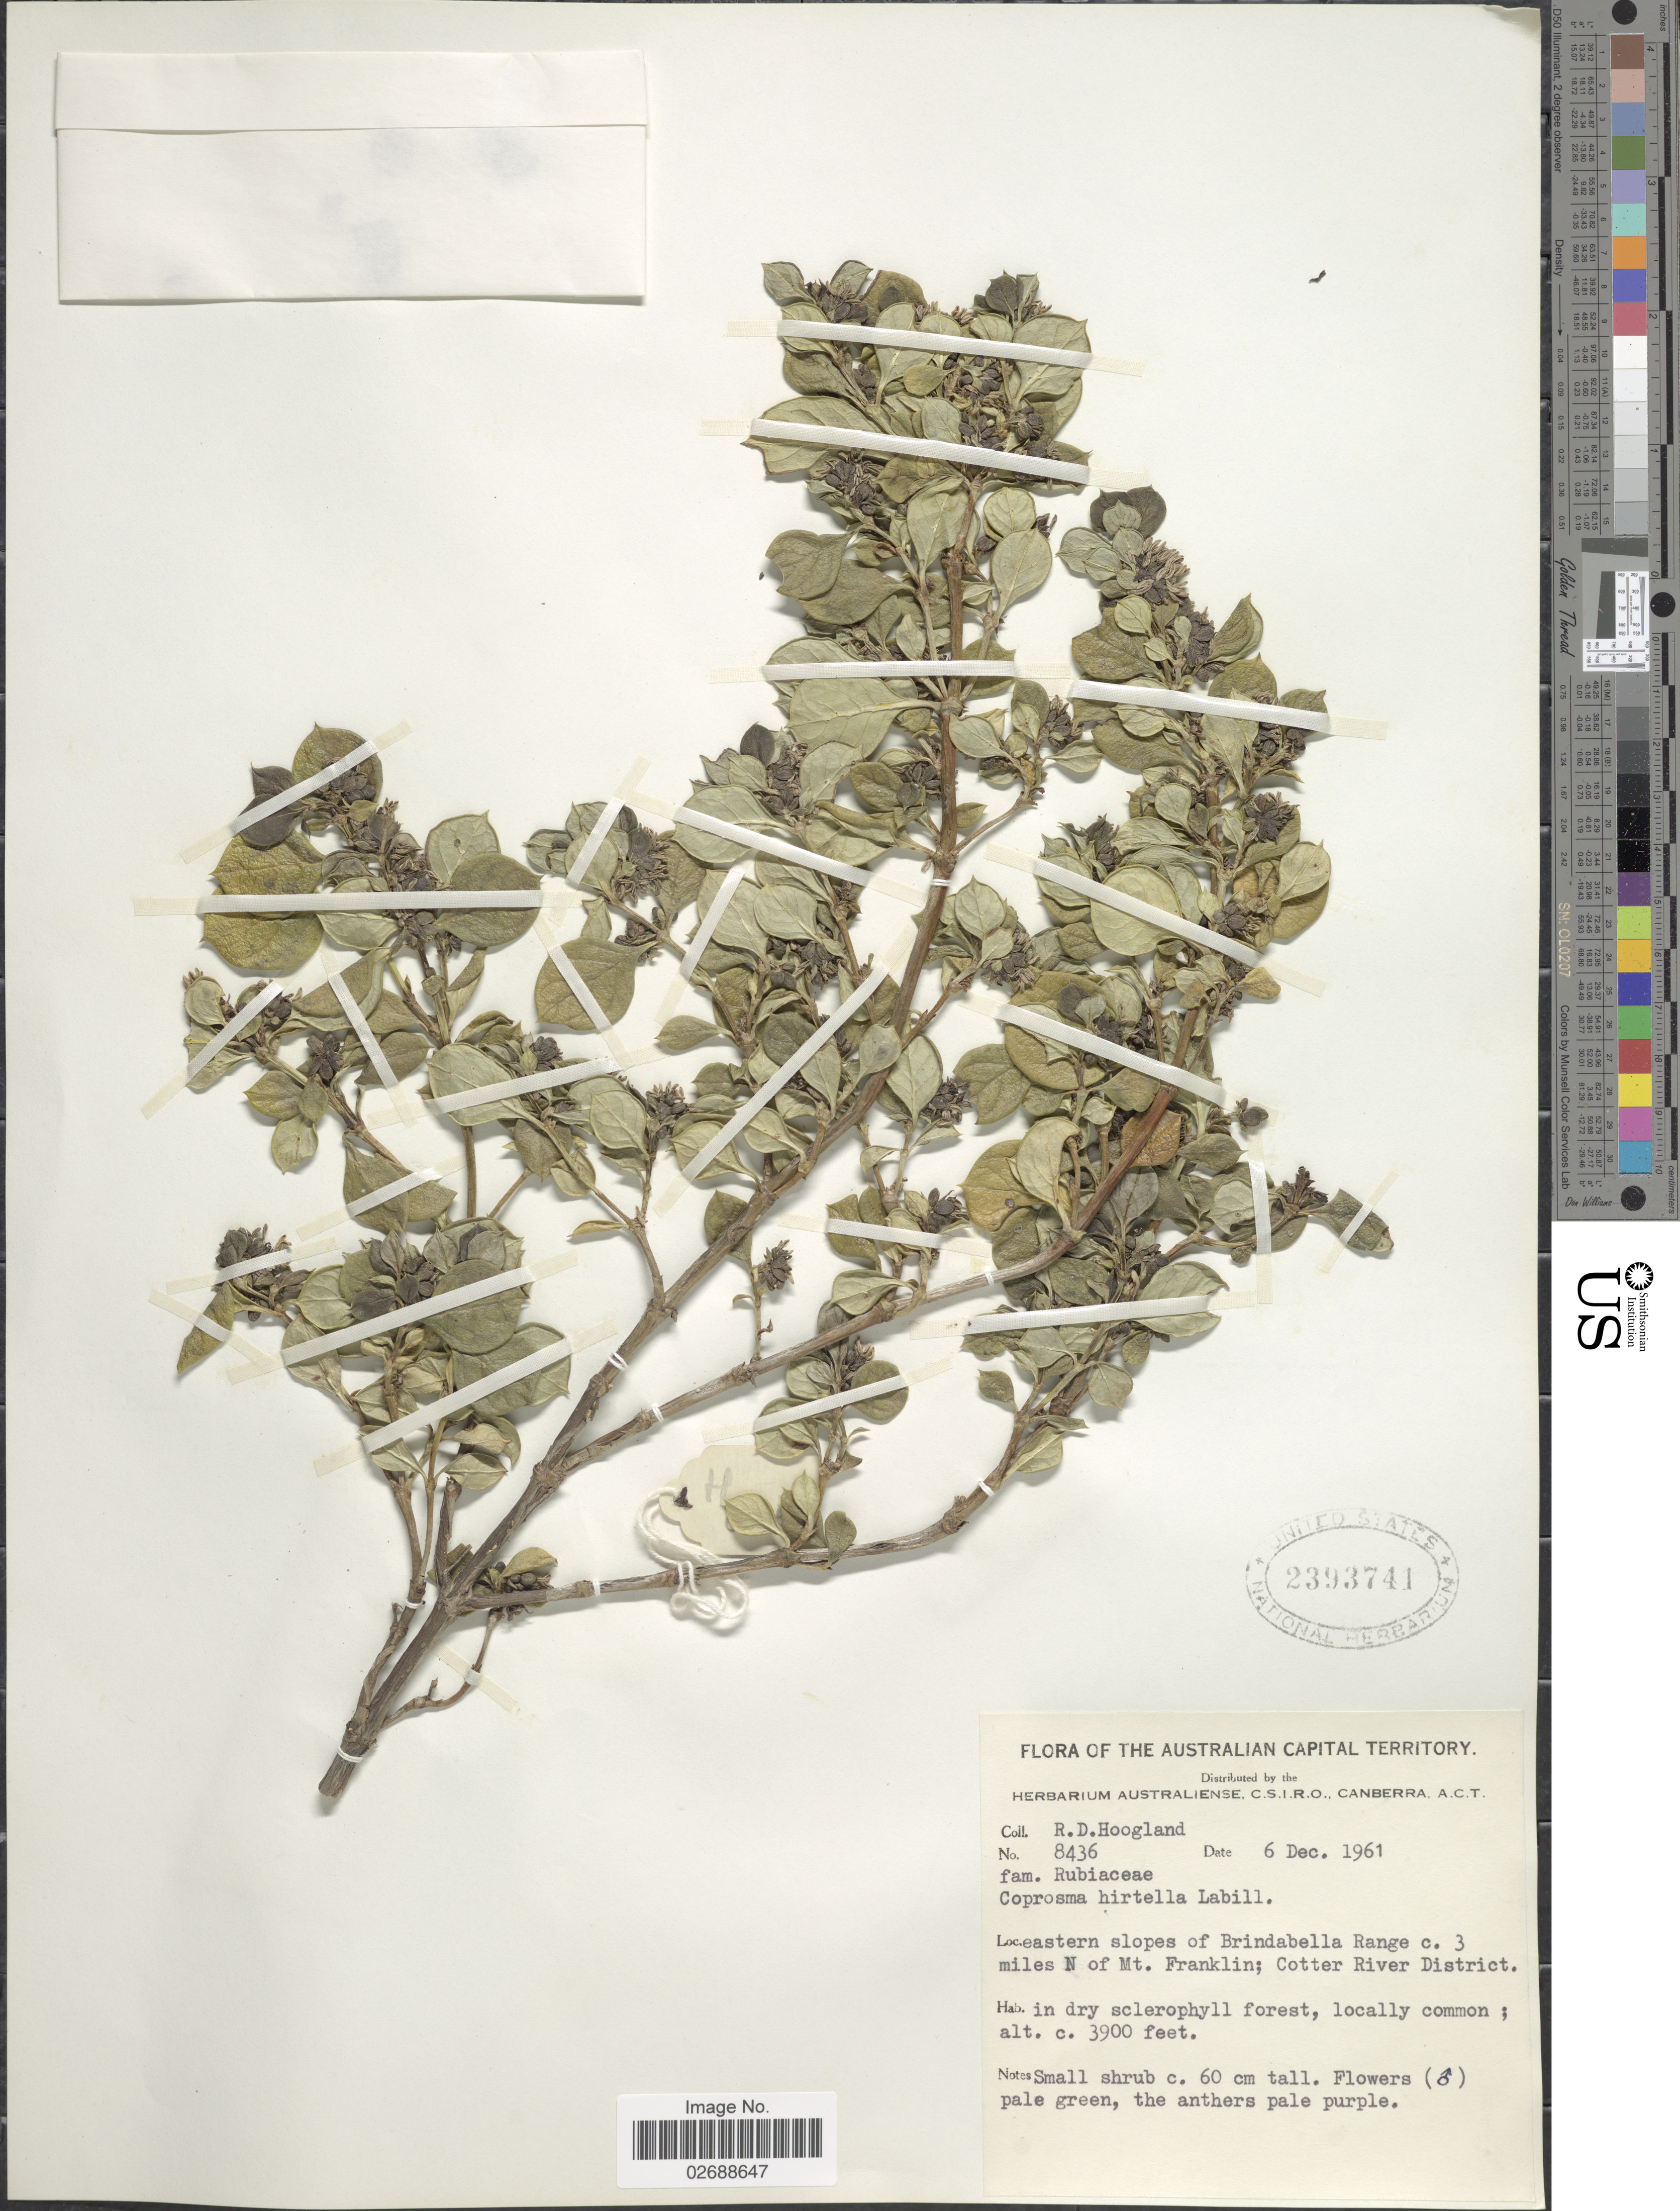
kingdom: Plantae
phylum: Tracheophyta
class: Magnoliopsida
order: Gentianales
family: Rubiaceae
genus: Coprosma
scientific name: Coprosma hirtella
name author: Labill.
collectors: R. D. Hoogland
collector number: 8436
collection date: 1961-12-06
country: Australia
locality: Australian Capital Territory. Eastern slopes of Brindabella Range c. 3 miles N of Mt. Franklin; Cotter River District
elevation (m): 1189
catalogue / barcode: US 2393741